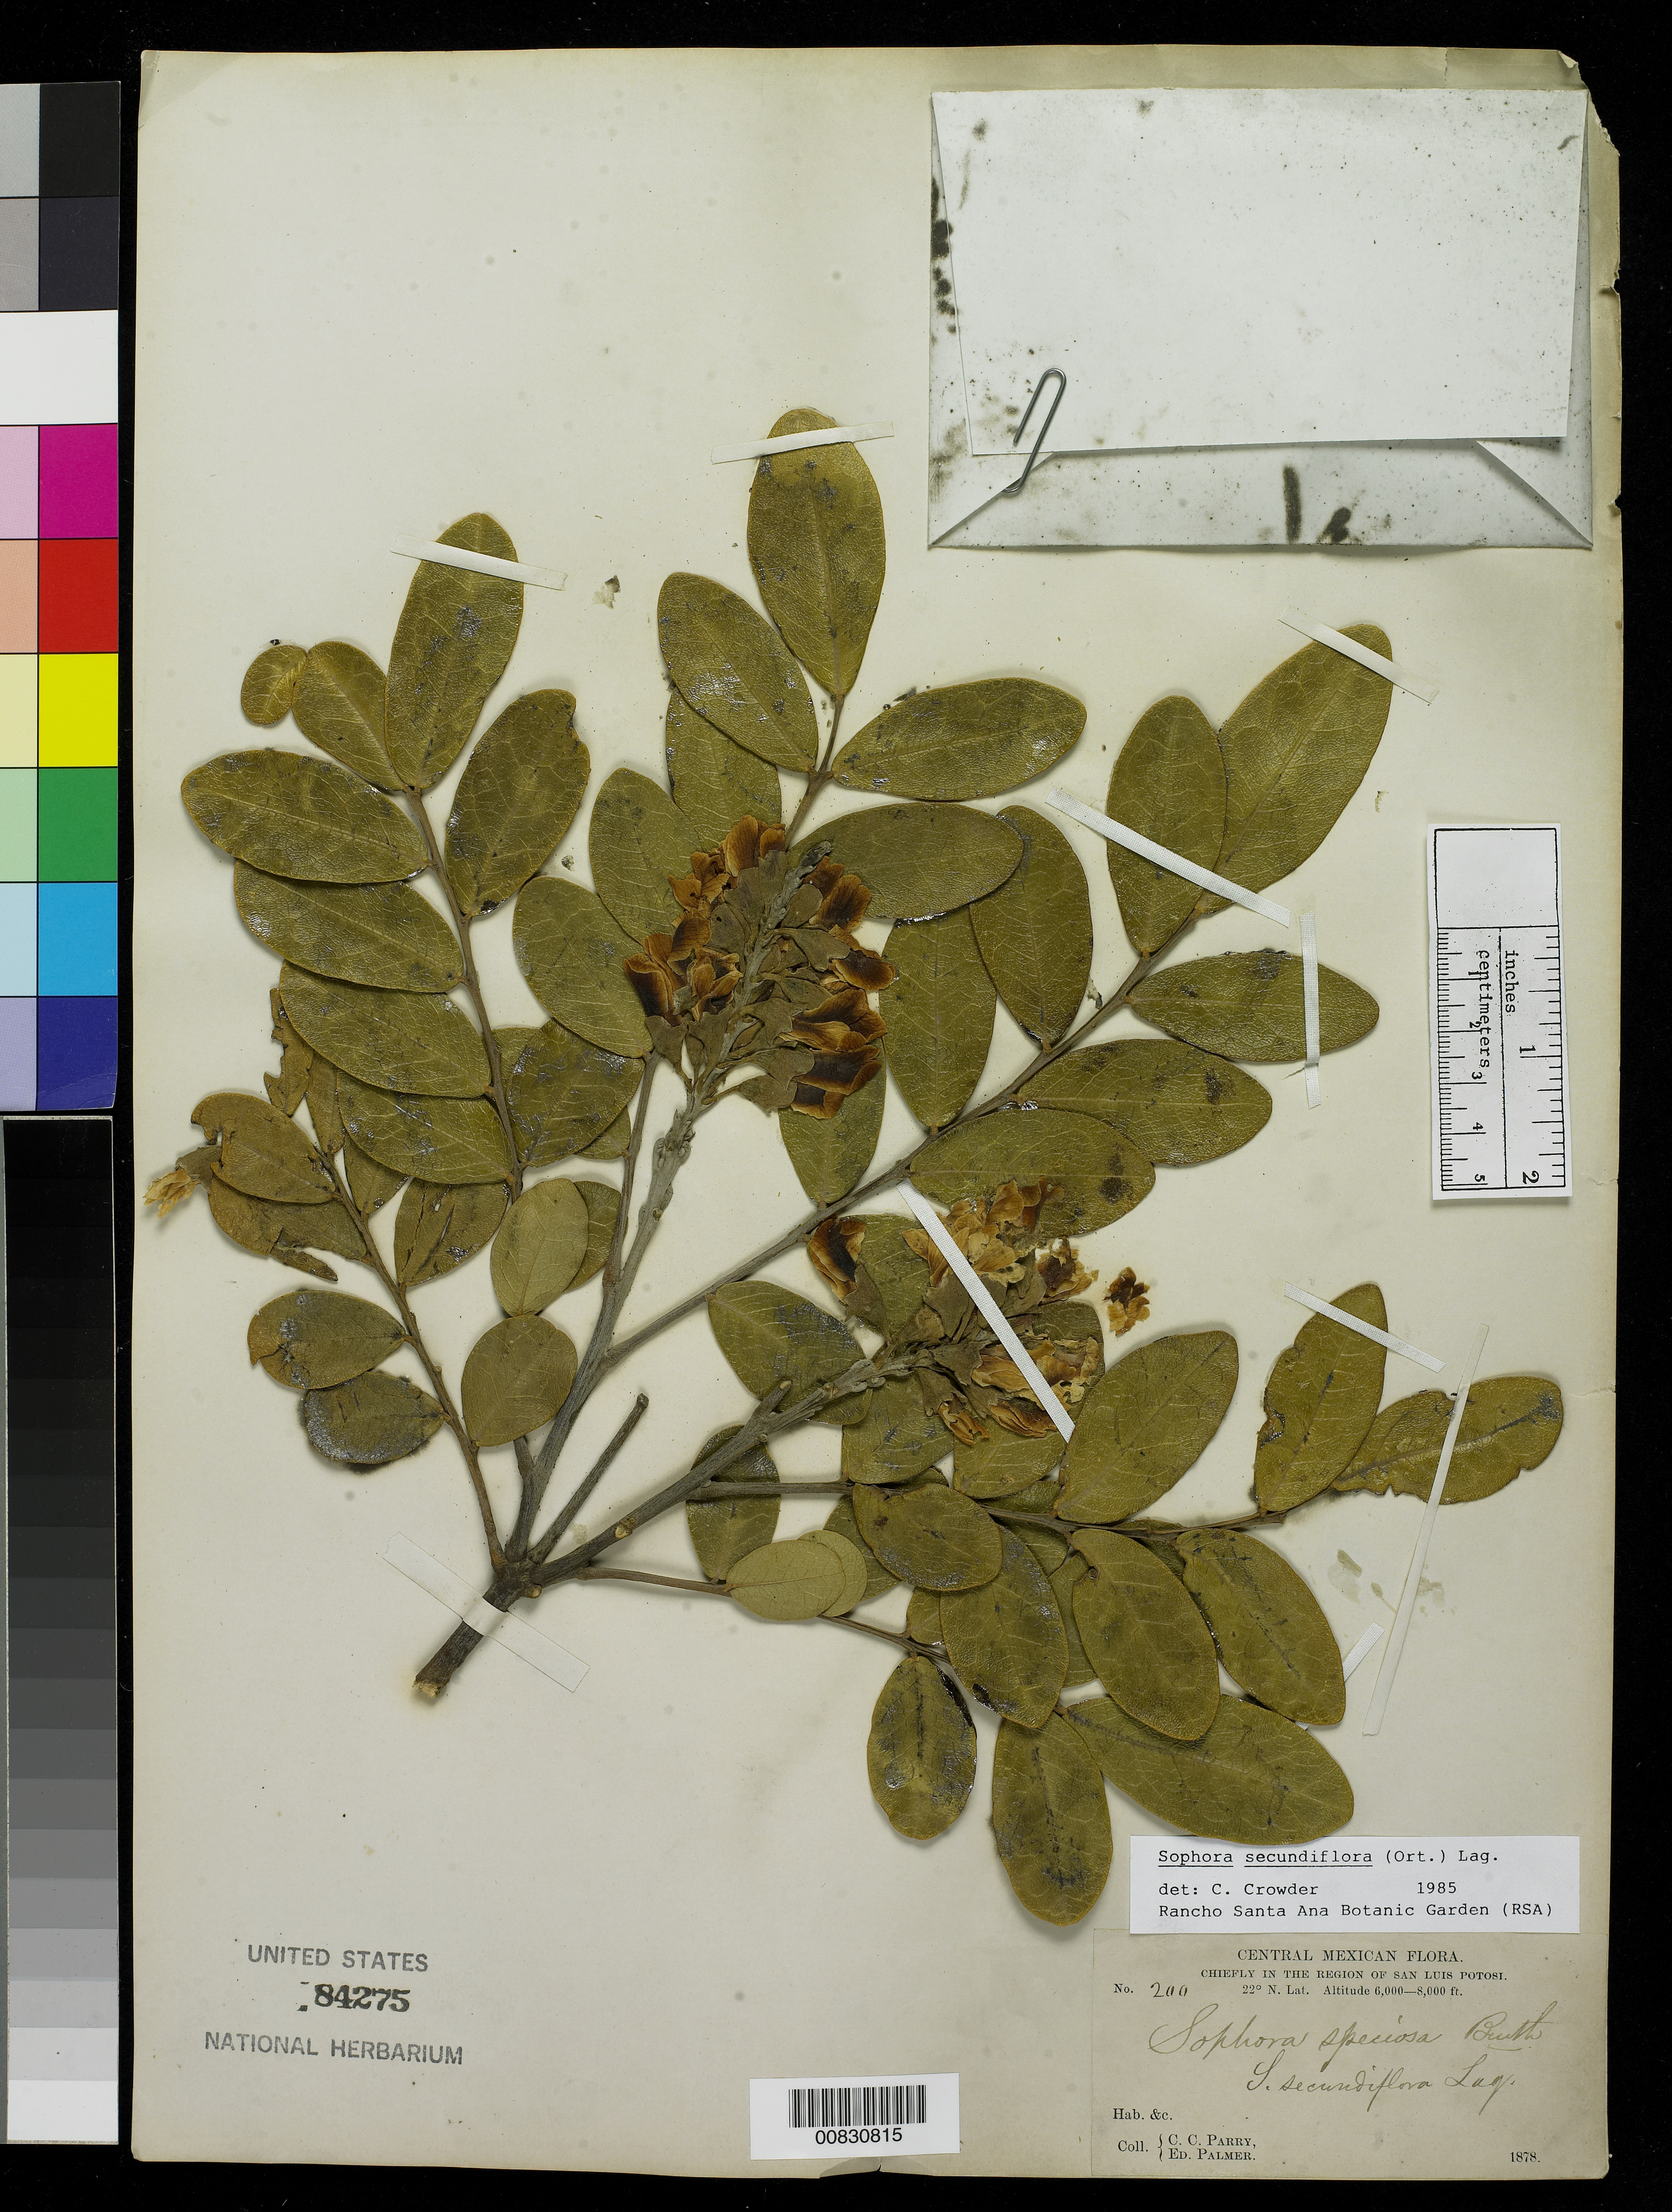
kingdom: Plantae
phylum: Tracheophyta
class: Magnoliopsida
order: Fabales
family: Fabaceae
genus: Dermatophyllum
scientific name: Dermatophyllum secundiflorum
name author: (Ortega) Gandhi & Reveal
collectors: C. C. Parry & E. Palmer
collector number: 200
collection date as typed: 1878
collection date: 1878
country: Mexico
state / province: San Luis Potosí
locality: Chiefly in the region of San Luis Potosí.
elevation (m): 1829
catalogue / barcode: US 84275